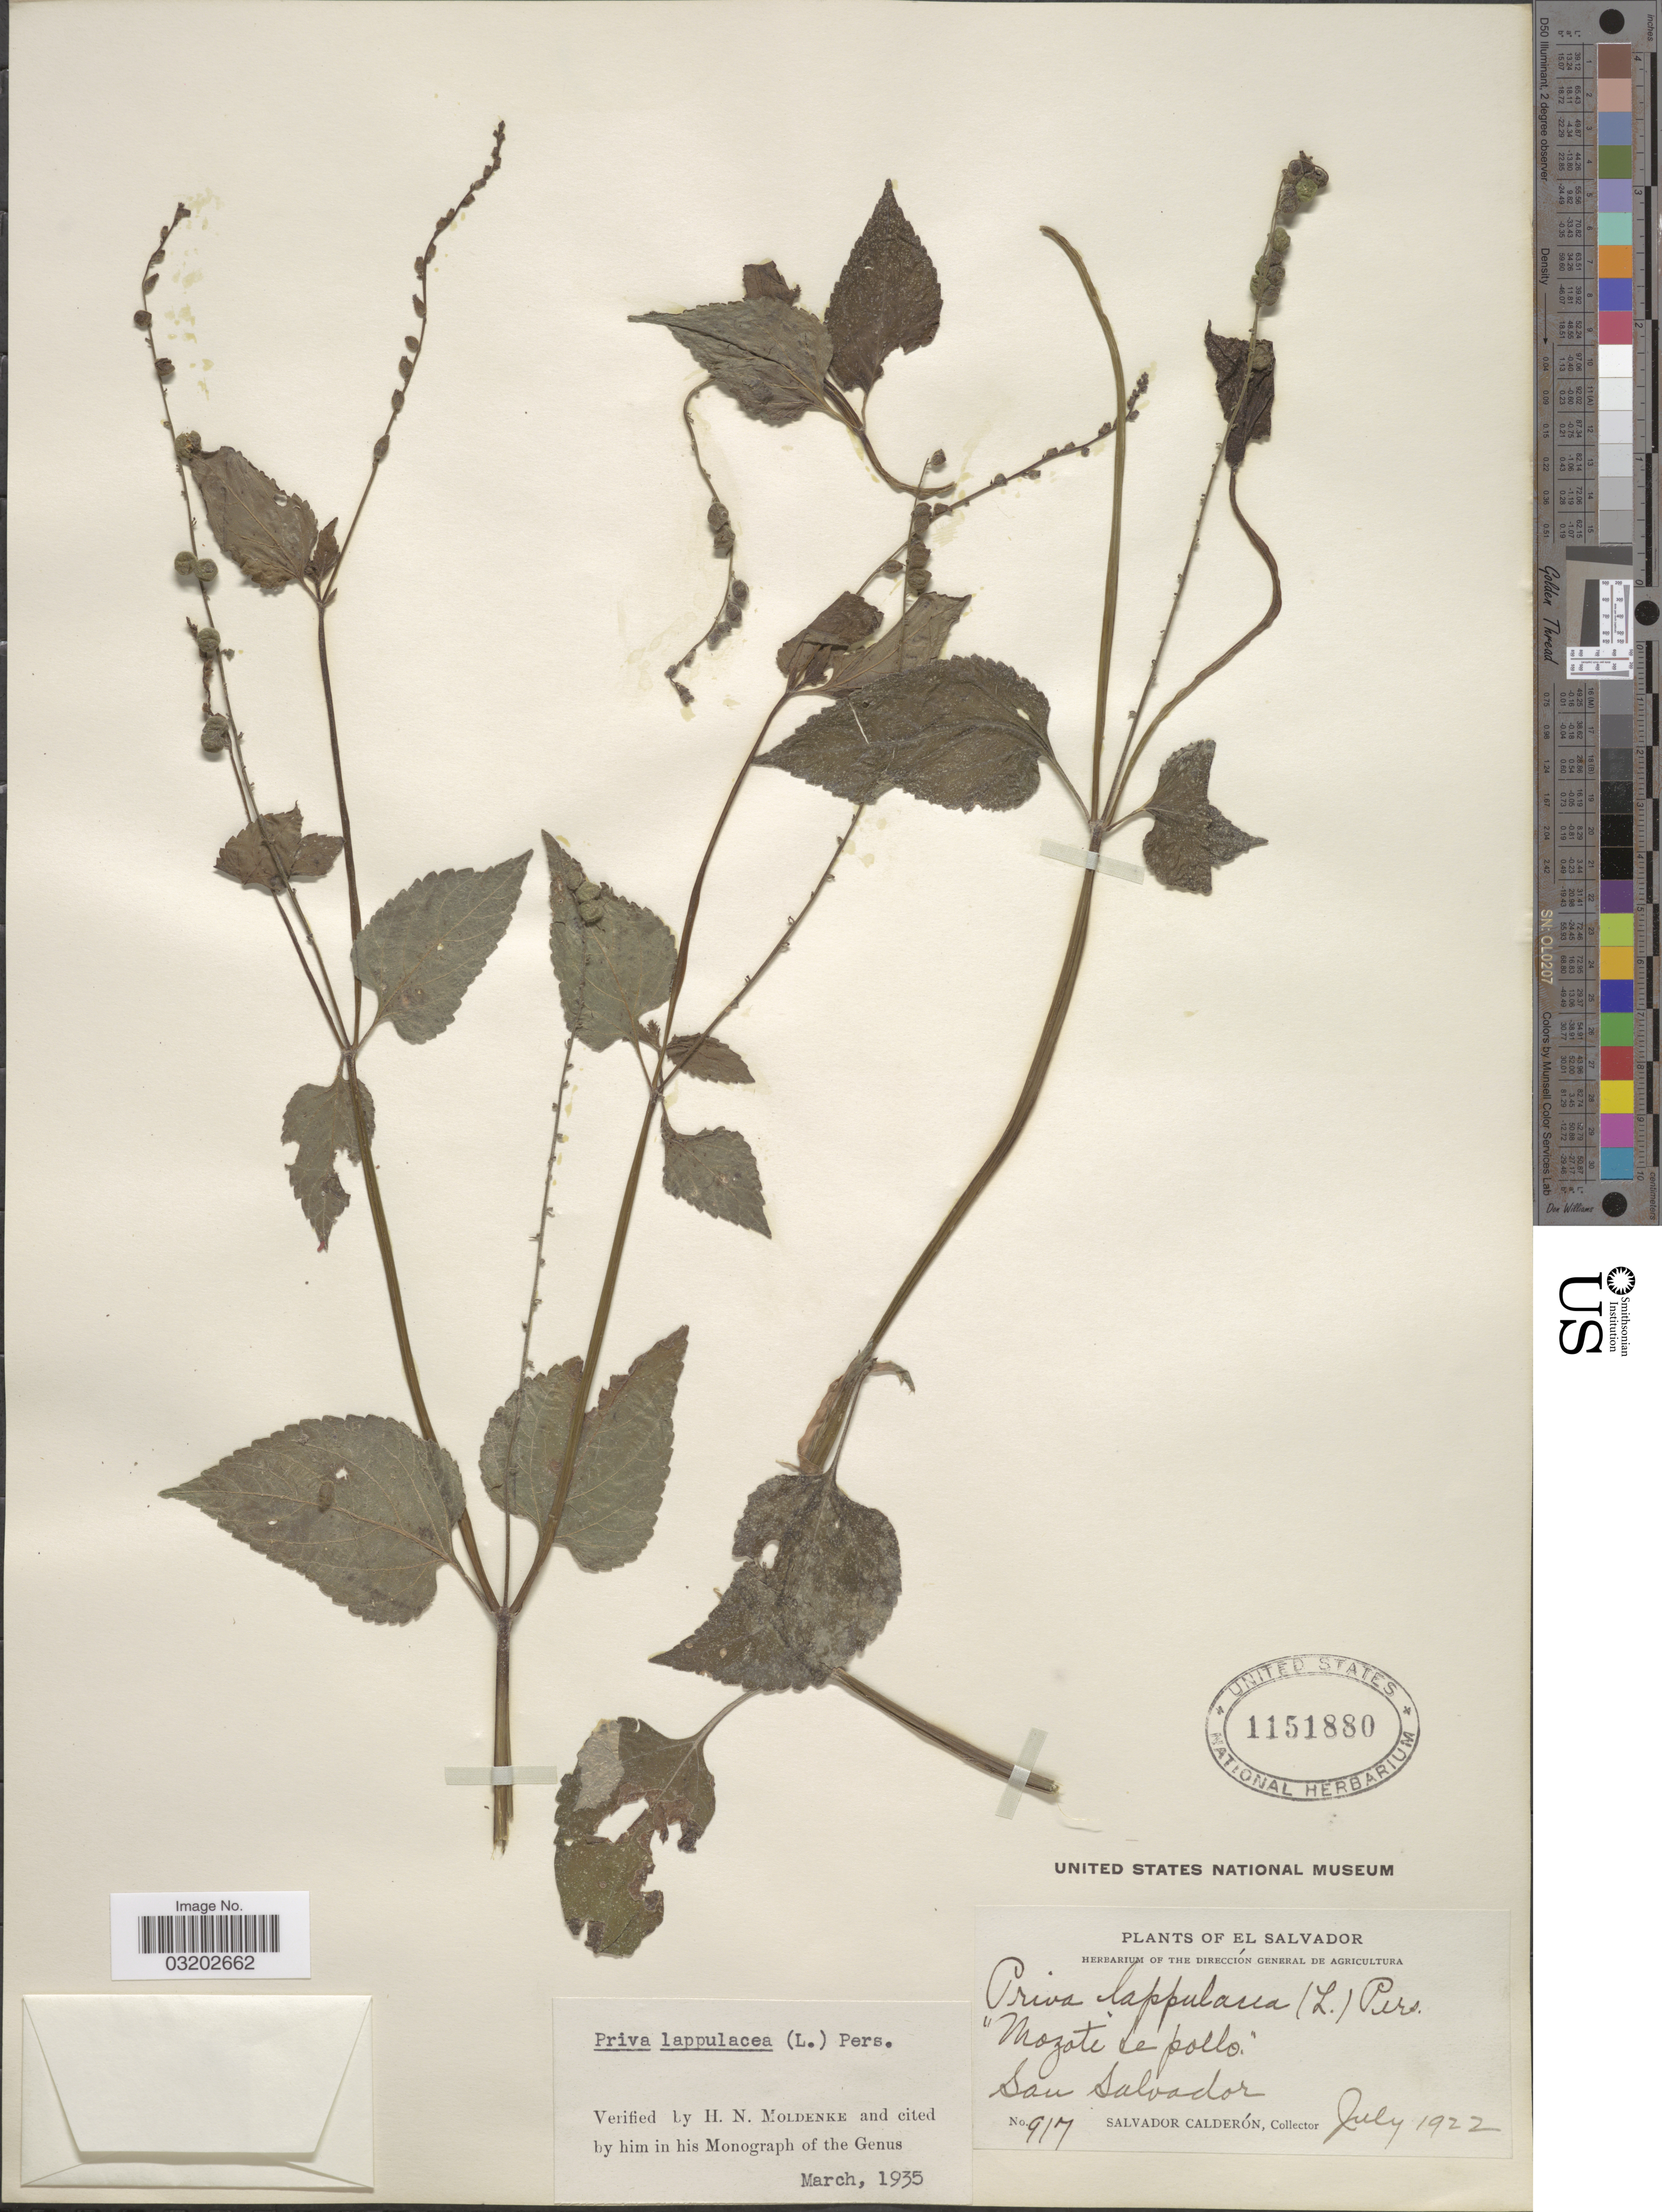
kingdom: Plantae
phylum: Tracheophyta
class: Magnoliopsida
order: Lamiales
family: Verbenaceae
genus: Priva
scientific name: Priva lappulacea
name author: (L.) Pers.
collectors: S. Calderón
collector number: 917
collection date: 1922-09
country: El Salvador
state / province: San Salvador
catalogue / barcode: US 1151880